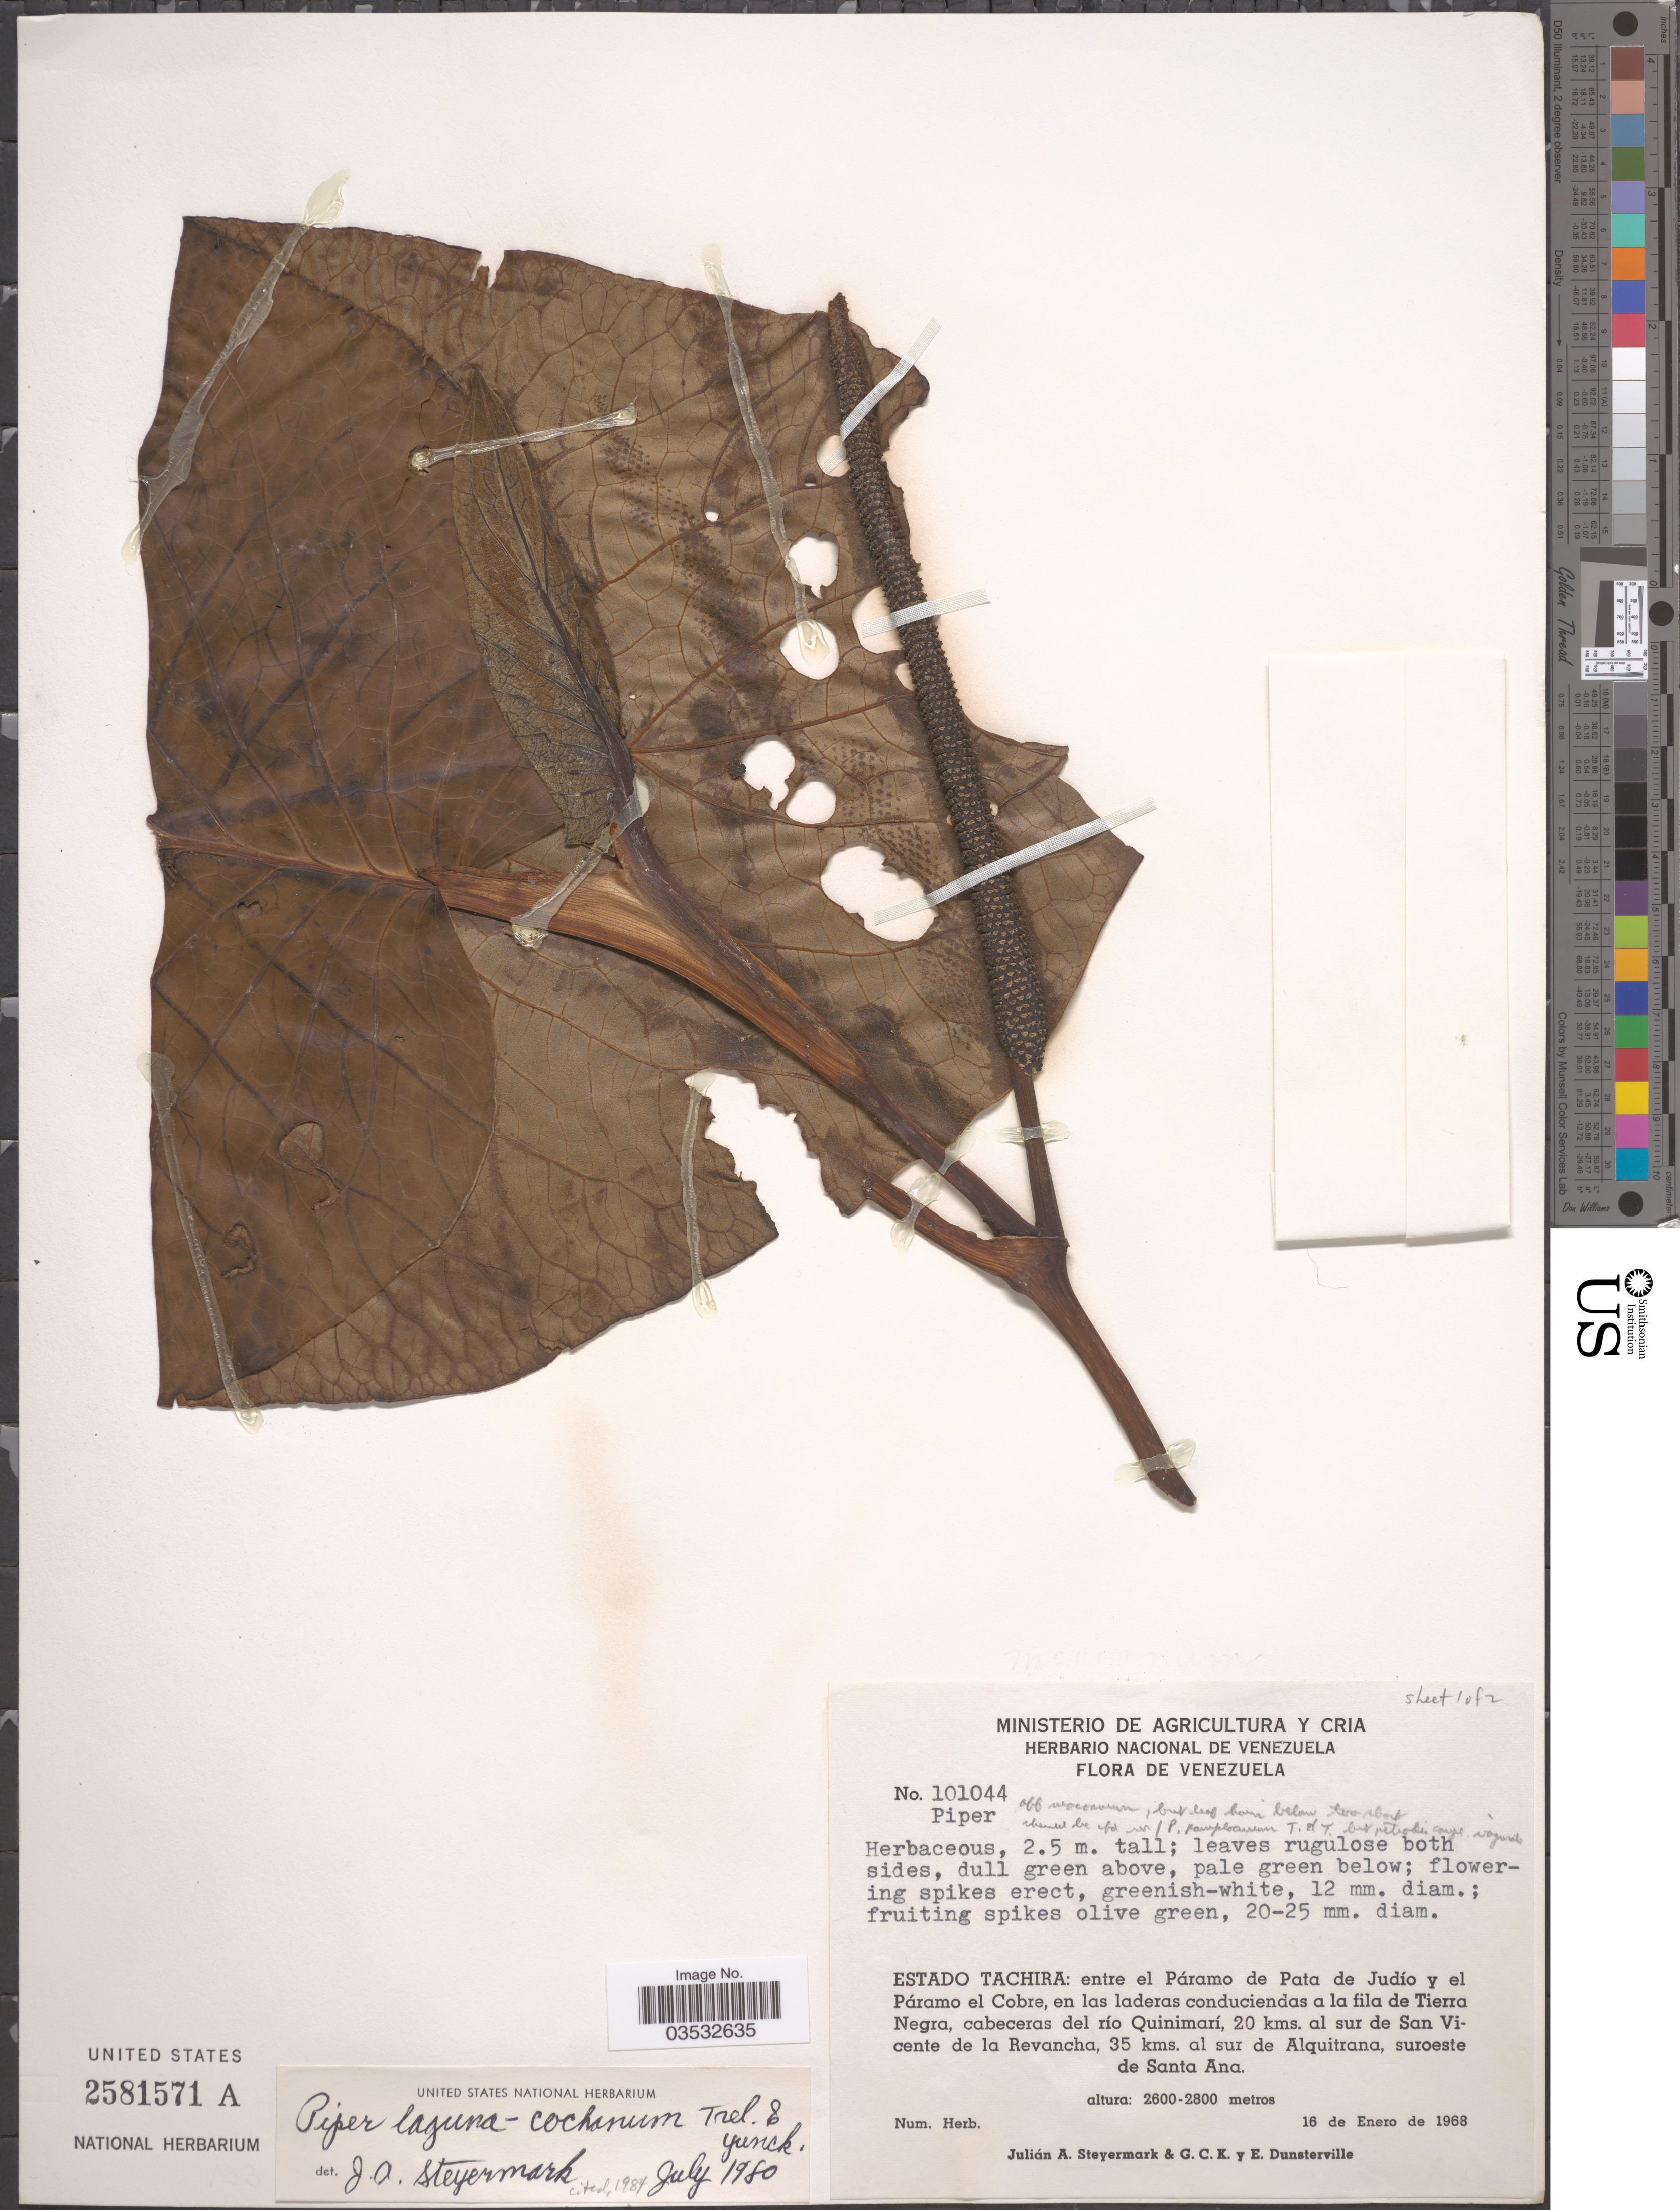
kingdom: Plantae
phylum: Tracheophyta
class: Magnoliopsida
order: Piperales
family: Piperaceae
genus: Piper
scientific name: Piper laguna-cochanum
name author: Trel. & Yunck.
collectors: J. Steyermark, G. C. K. Dunsterville & E. Dunsterville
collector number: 101044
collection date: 1968-01-16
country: Venezuela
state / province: Tachira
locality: Entre al Páramo de Pata de Judío y el Páramo el Cobre, en las laderas conduciendas a la fila de Tierra Negra, cabeceras del río Quinimarí, 20 kms. al sur de San Vicente de la Revancha, 35 kms. al sur de Alquitrana, suroeste de Santa Ana.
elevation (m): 2600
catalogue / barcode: US 2581571A